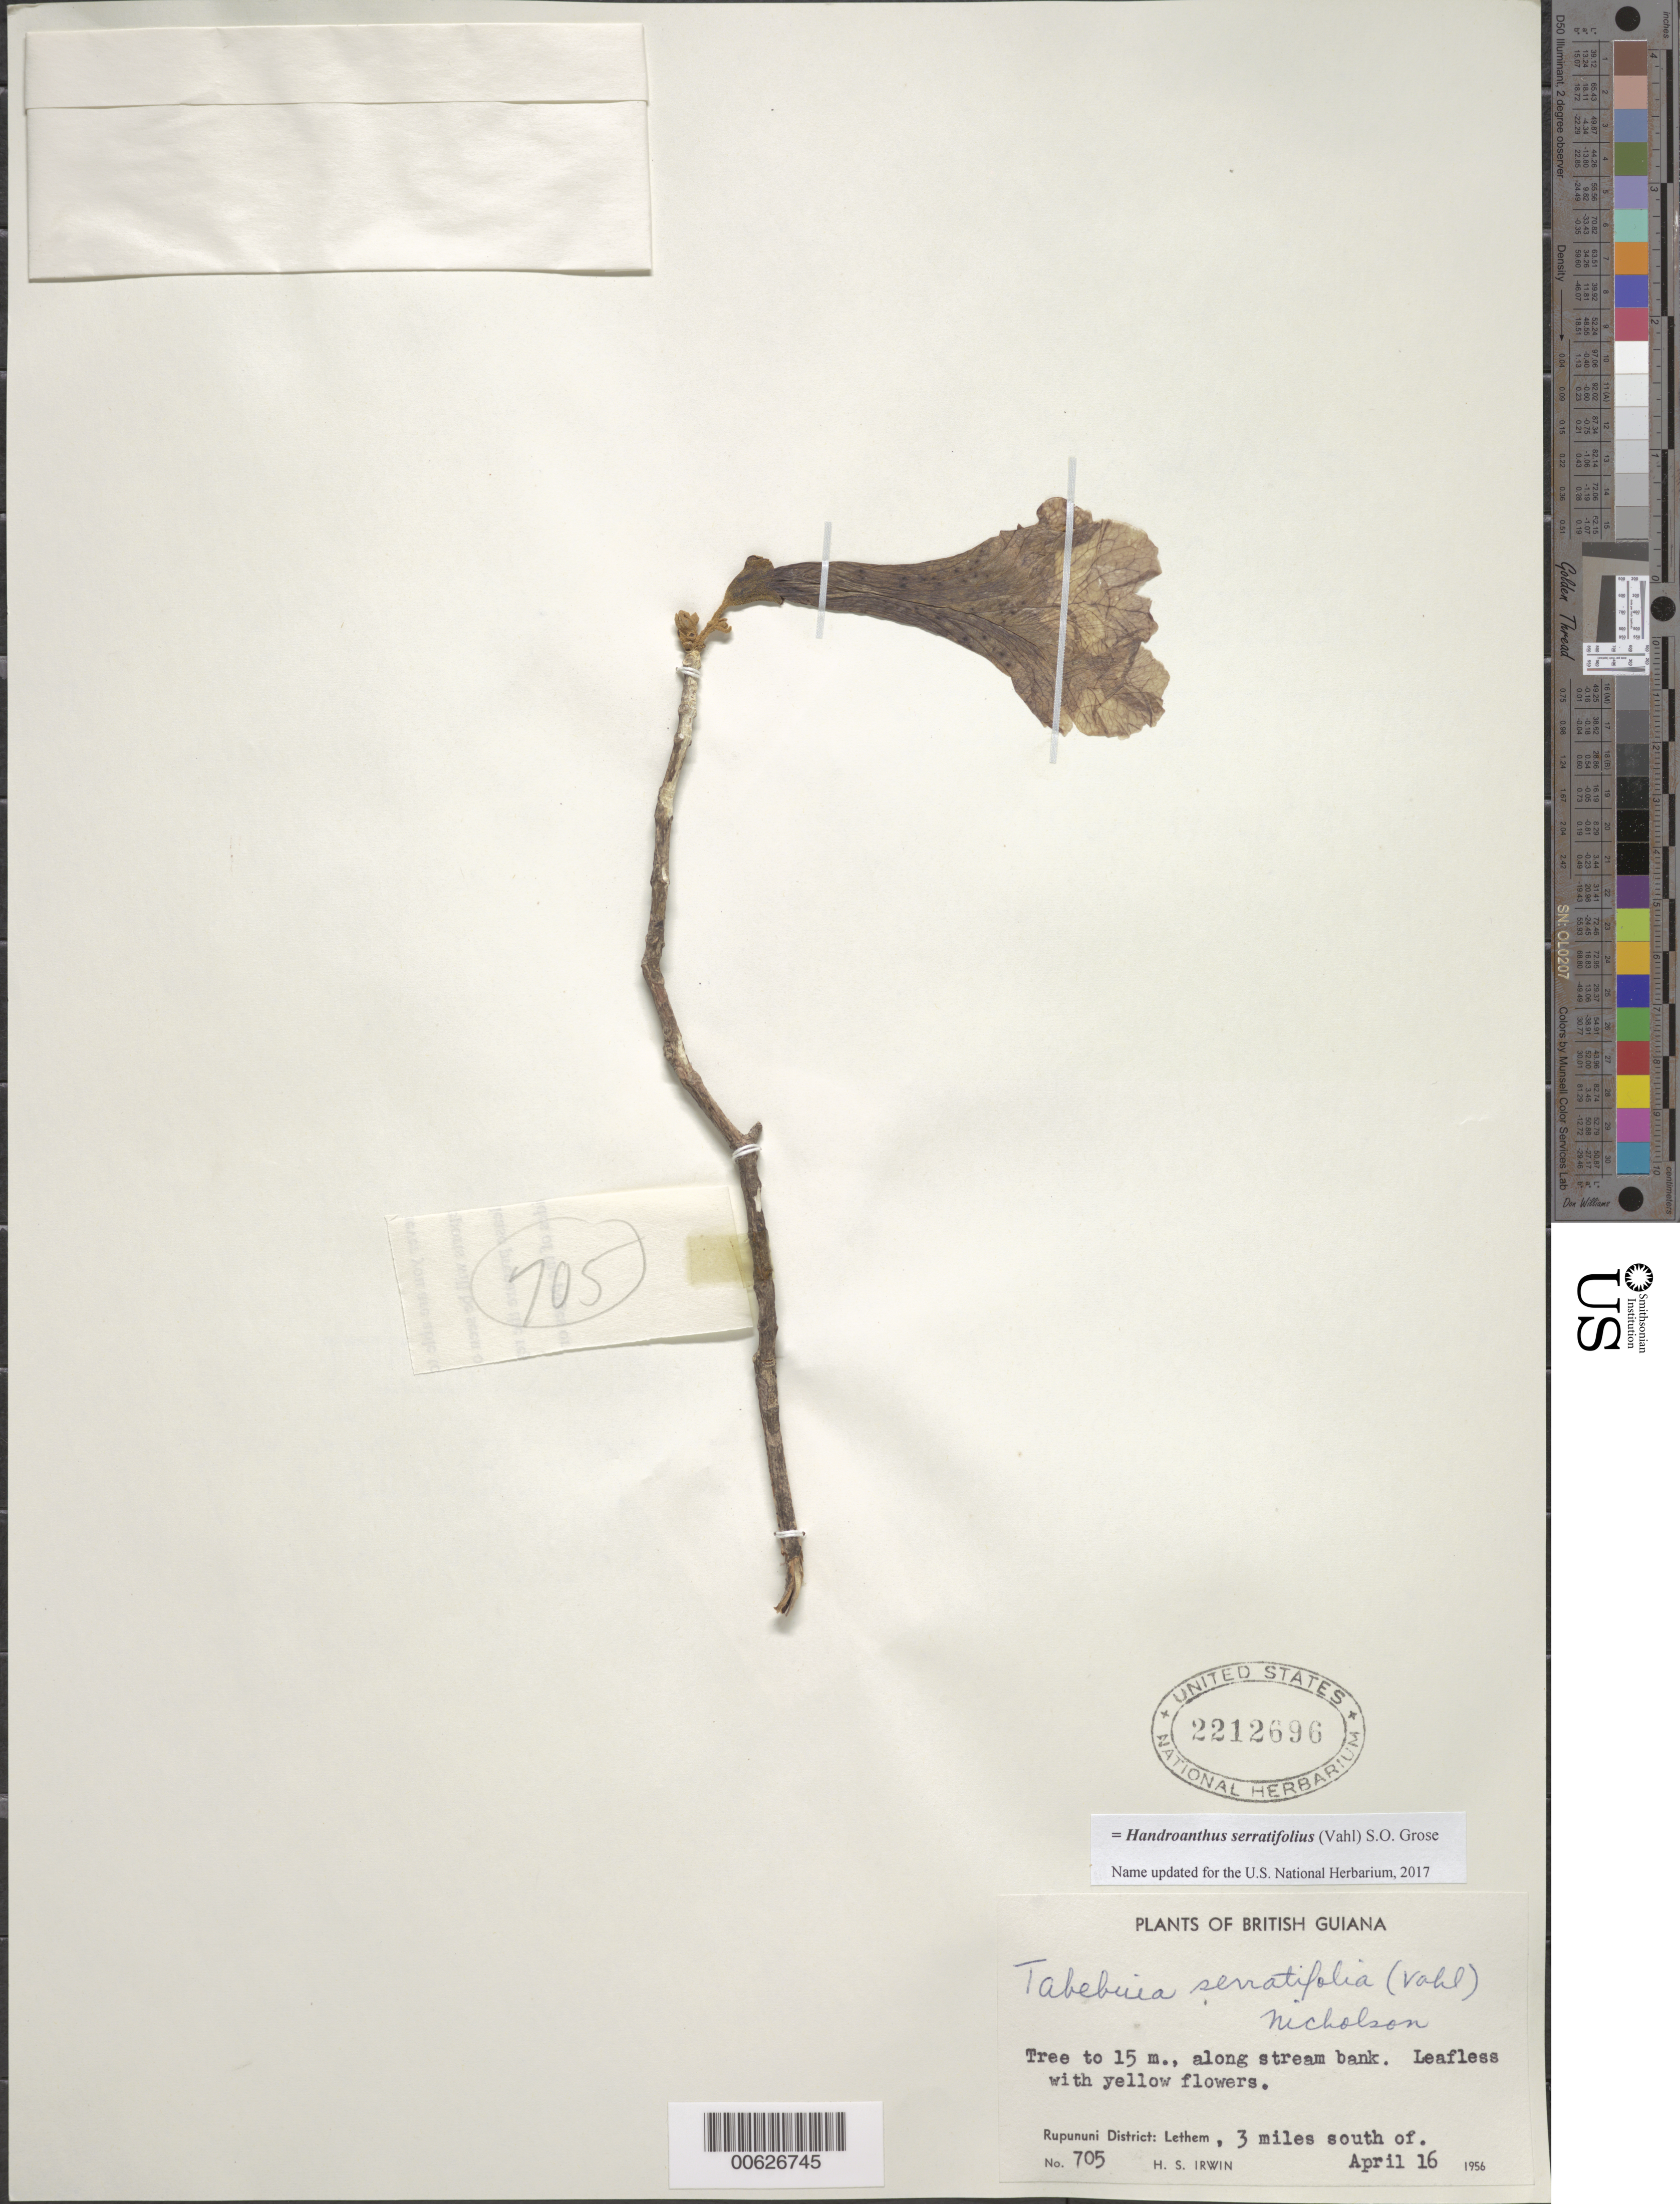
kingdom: Plantae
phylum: Tracheophyta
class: Magnoliopsida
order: Lamiales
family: Bignoniaceae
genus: Handroanthus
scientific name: Handroanthus serratifolius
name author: (Vahl) S.O. Grose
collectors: H. Irwin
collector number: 705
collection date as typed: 16-Apr-56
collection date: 1956-04-16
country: Guyana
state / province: U. Takutu-U. Essequibo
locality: Rupununi Dist., 3 mi. S of Lethem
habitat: Along stream bank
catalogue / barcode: US 2212696